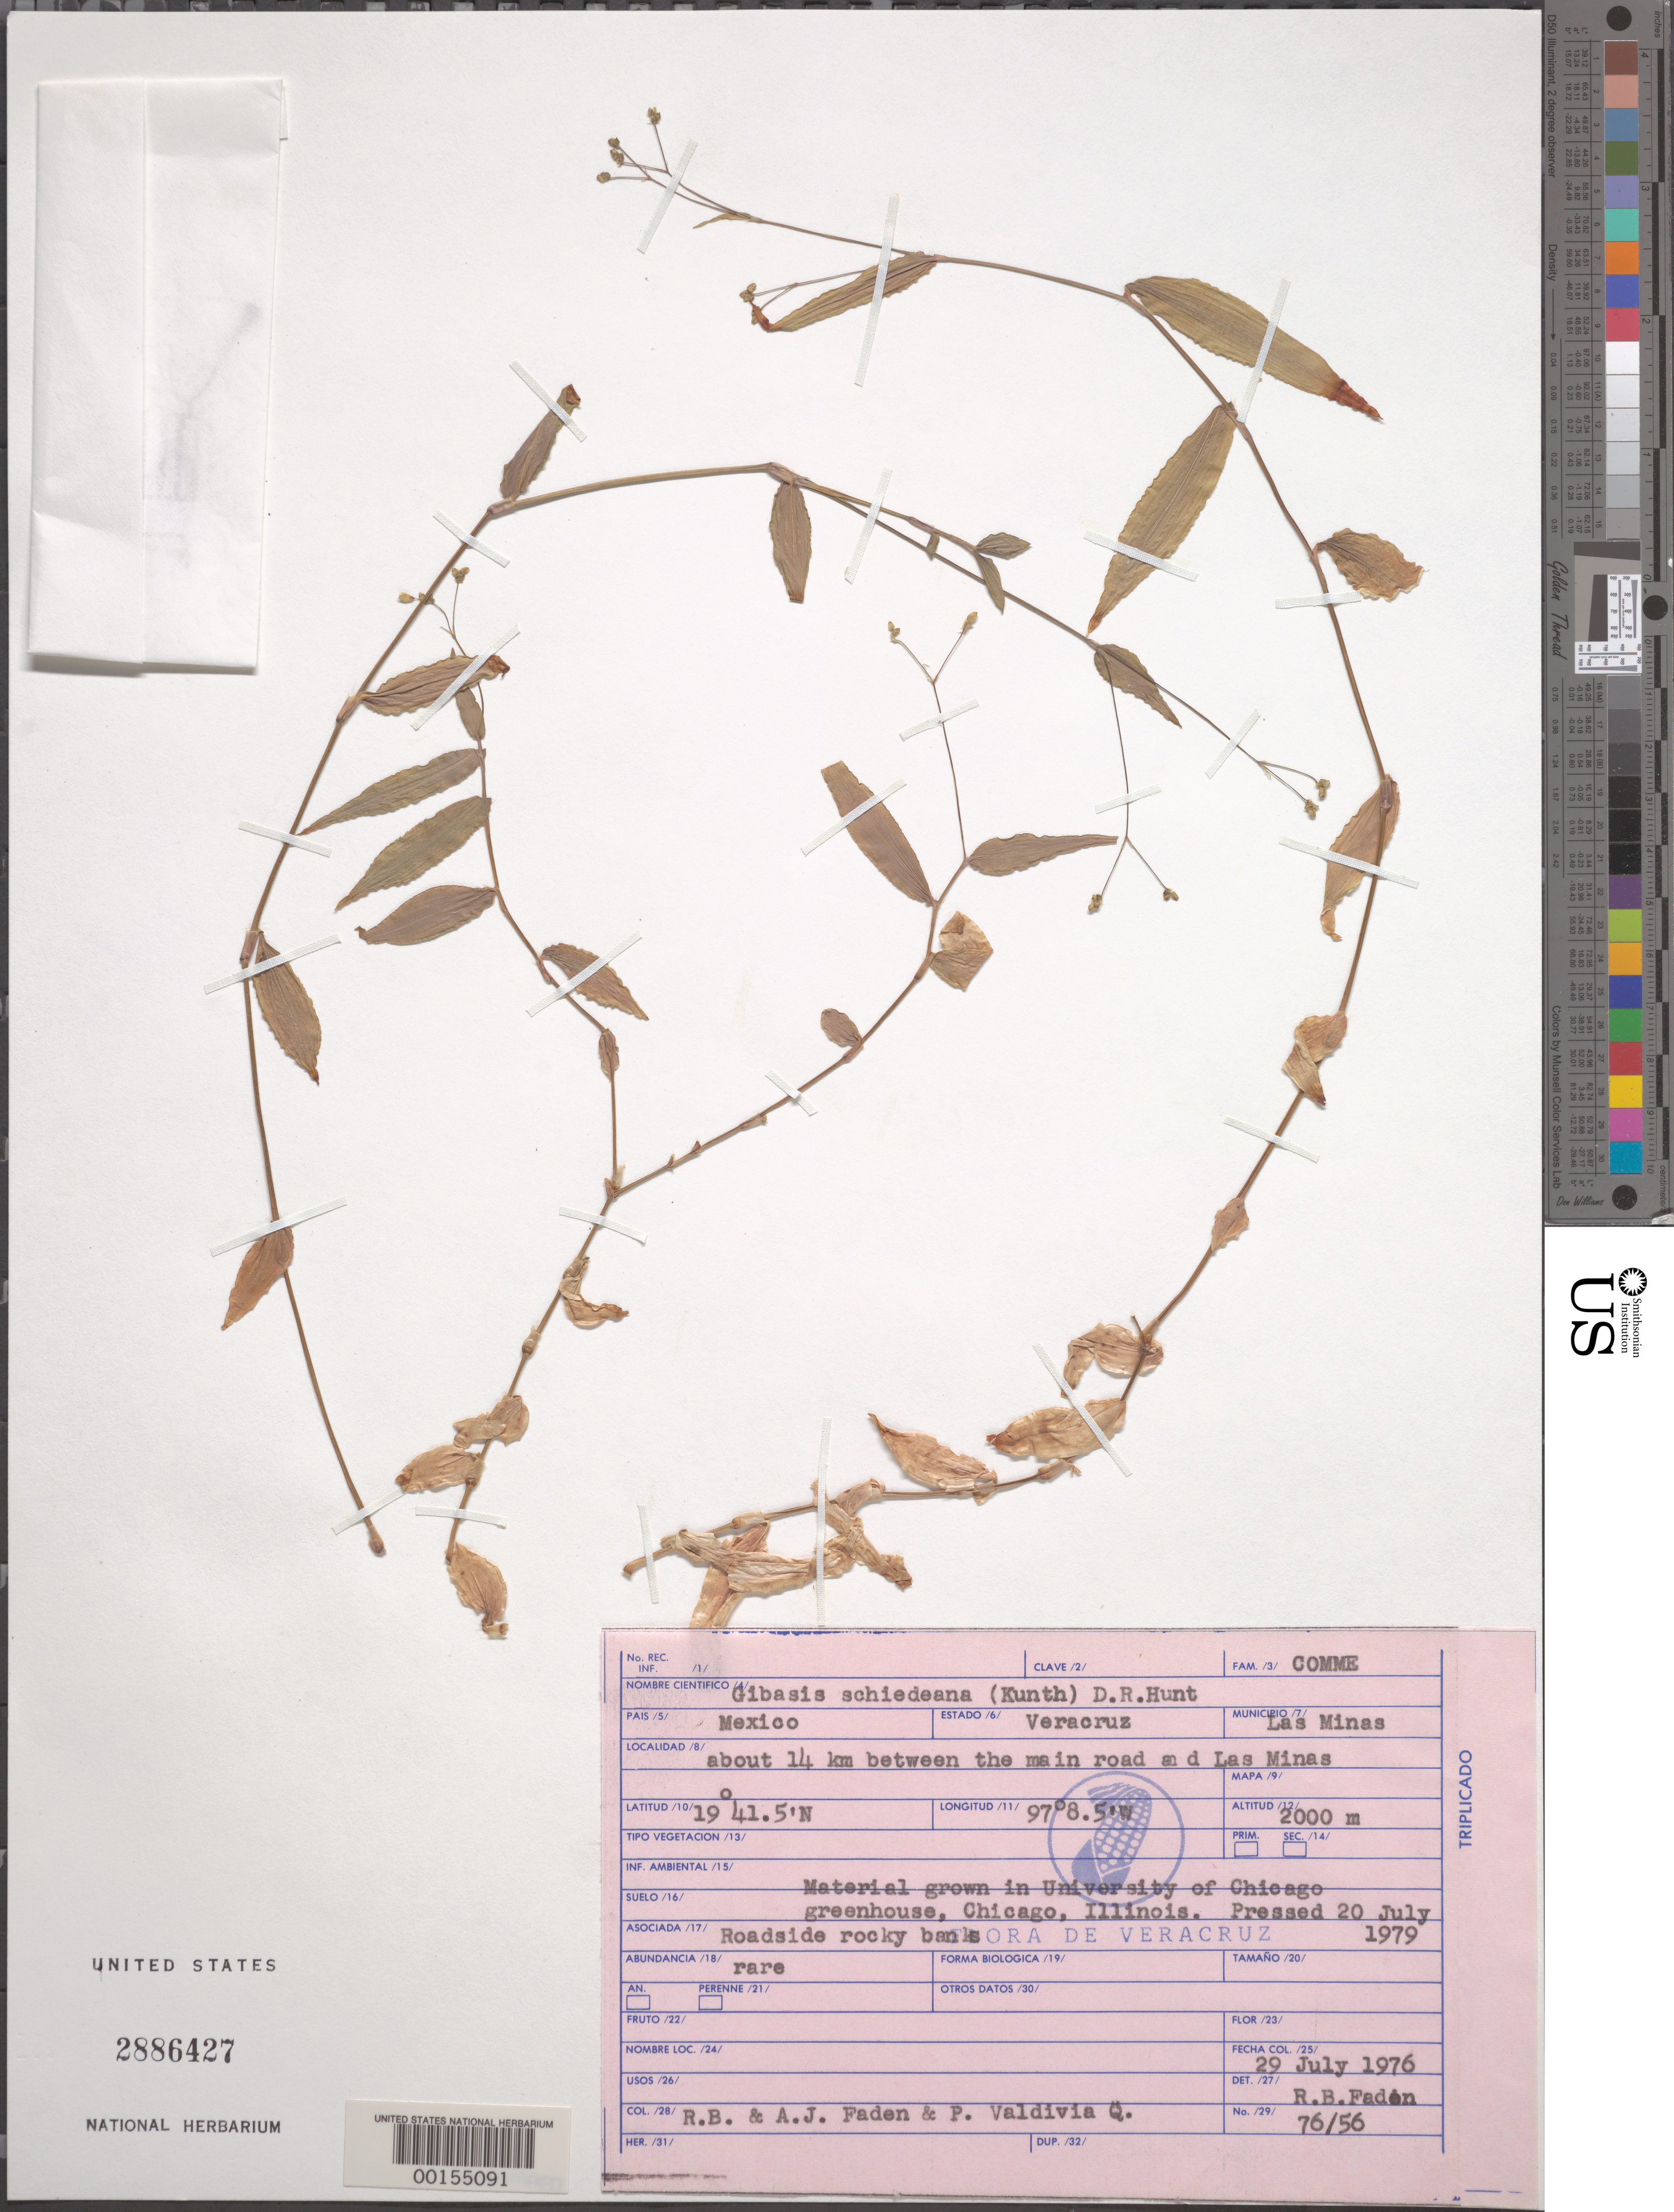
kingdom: Plantae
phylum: Tracheophyta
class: Liliopsida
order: Commelinales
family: Commelinaceae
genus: Gibasis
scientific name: Gibasis pellucida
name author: (M. Martens & Galeotti) D.R. Hunt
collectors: R. B. Faden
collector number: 76/56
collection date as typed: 20 Jul 1979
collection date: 1979-07-20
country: Mexico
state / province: Veracruz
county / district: Las Minas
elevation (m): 2000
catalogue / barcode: US 2886427